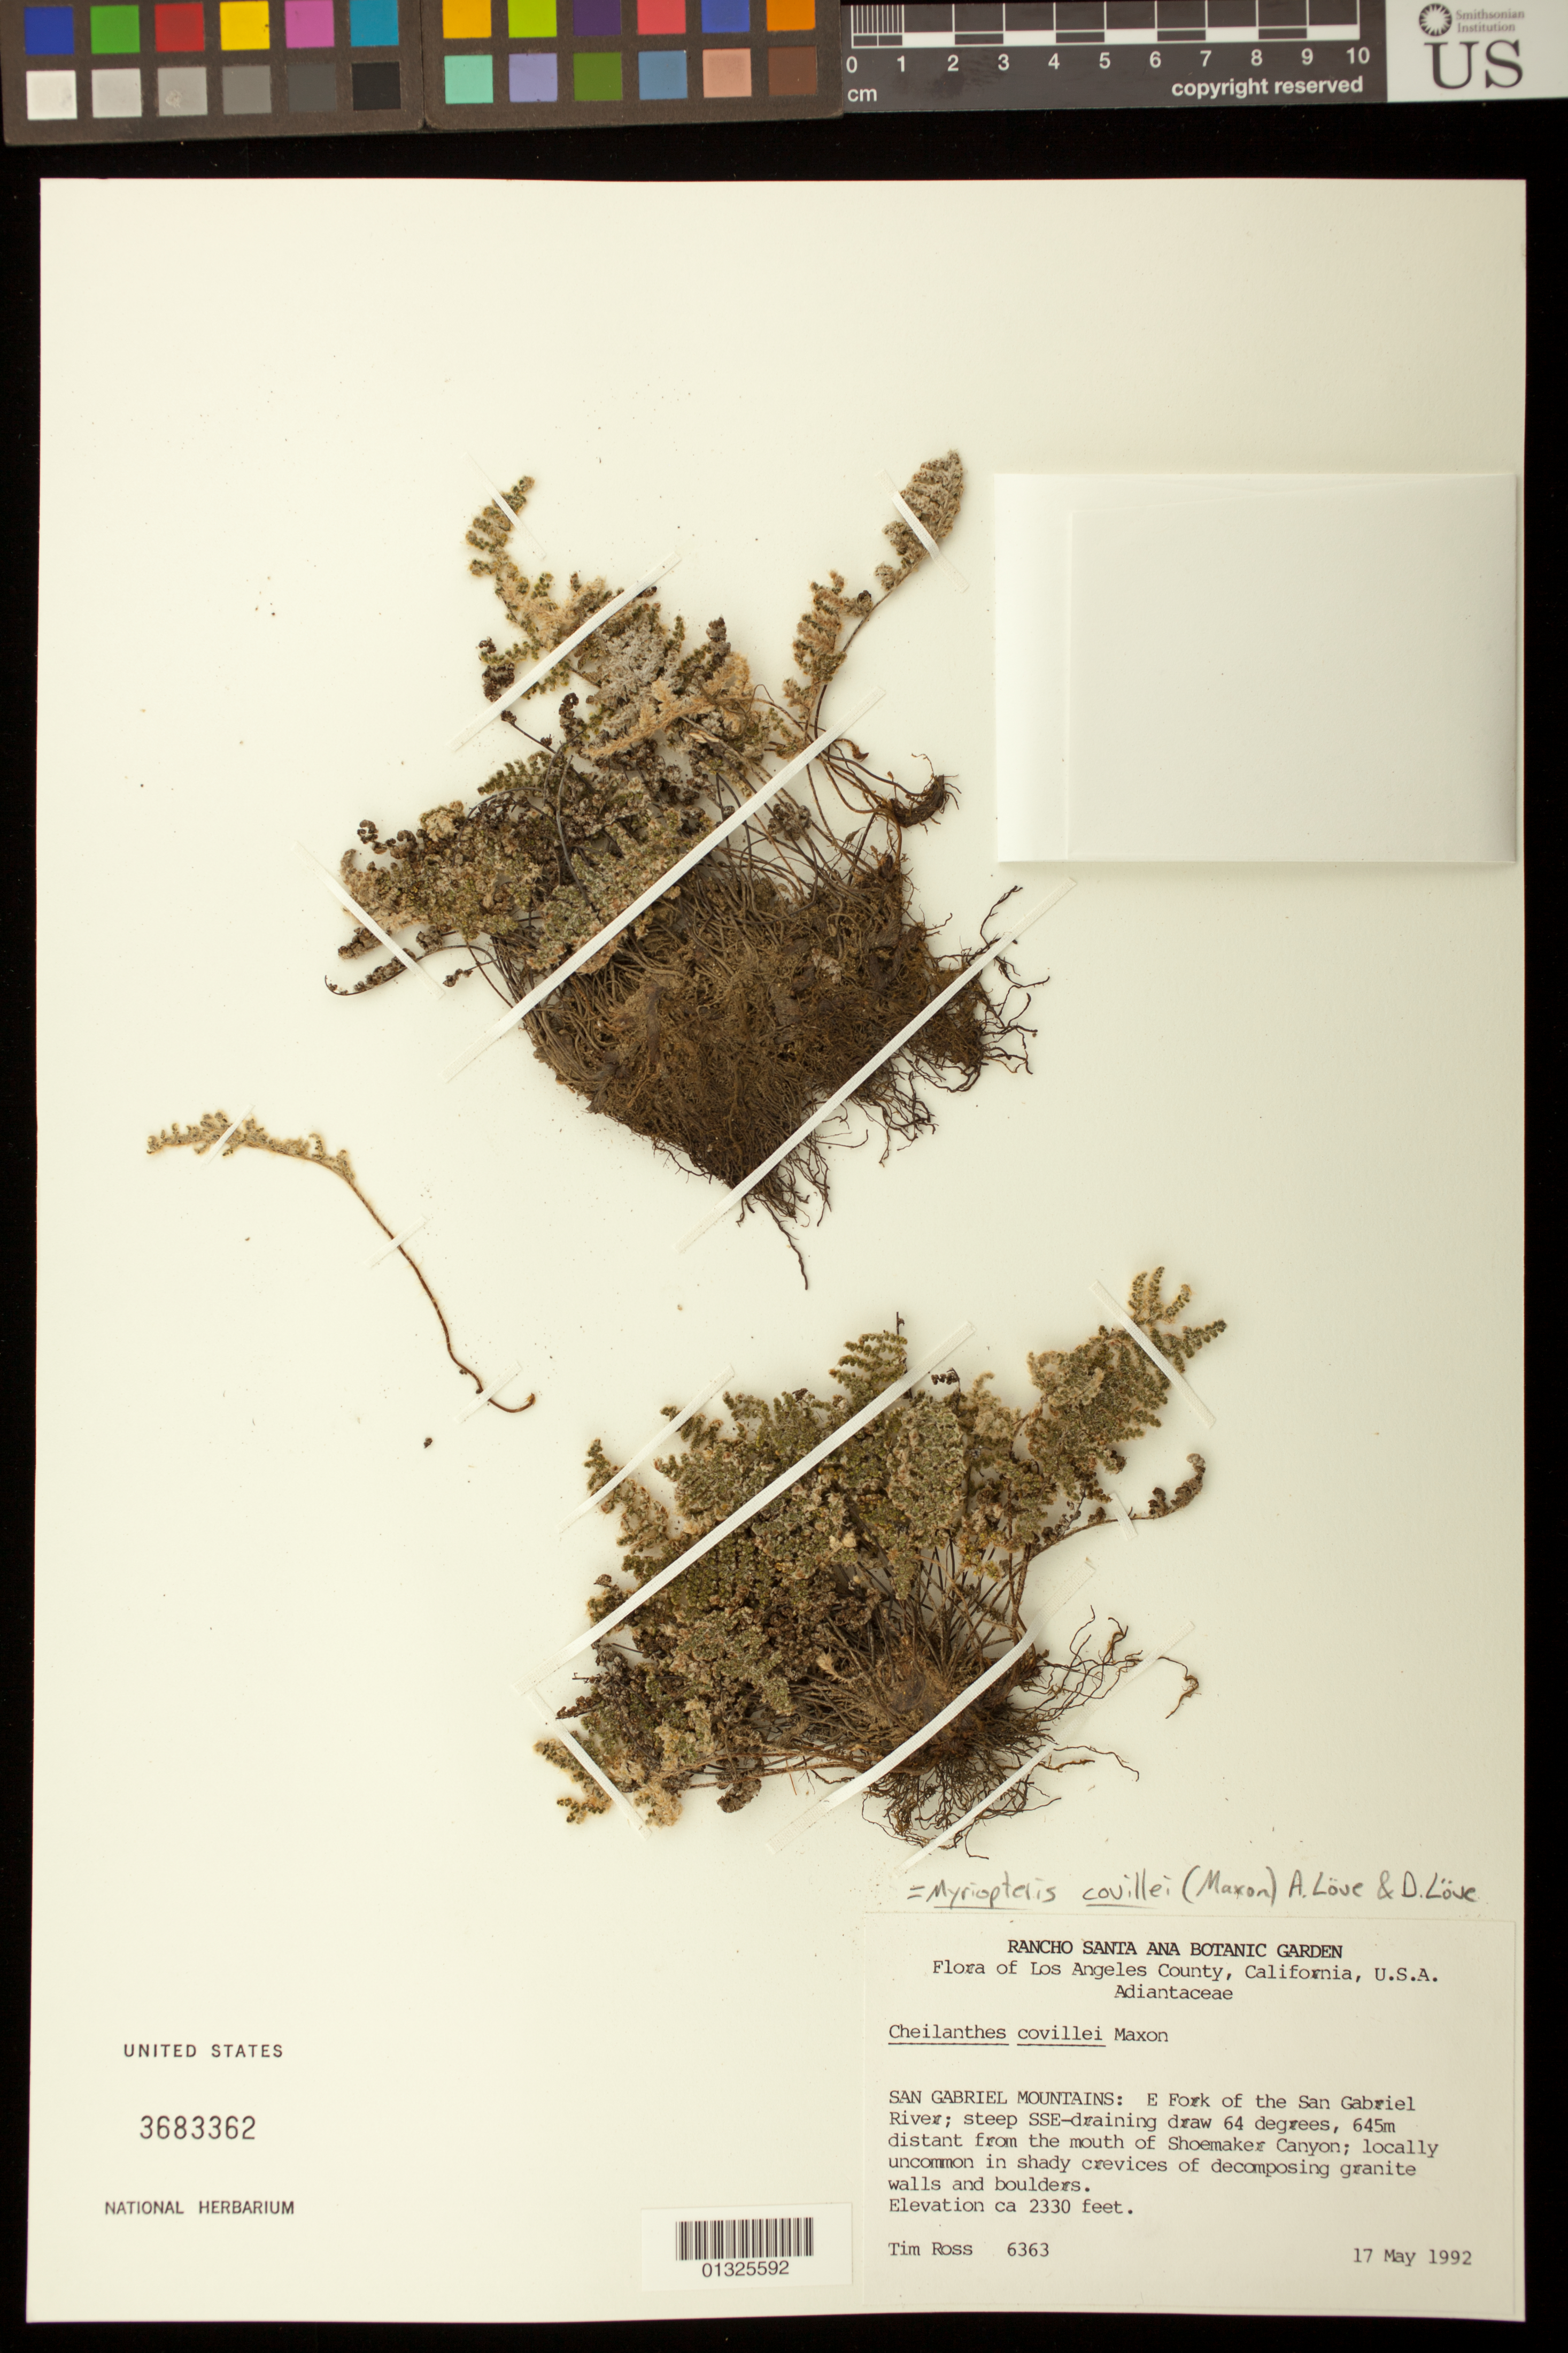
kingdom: Plantae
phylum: Tracheophyta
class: Polypodiopsida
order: Polypodiales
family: Pteridaceae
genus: Myriopteris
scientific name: Myriopteris covillei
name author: (Maxon) Á. Löve & D. Löve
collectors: T. Ross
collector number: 6363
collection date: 1992-05-17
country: United States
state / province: California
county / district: Los Angeles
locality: San Gabriel Mountains: E Fork of the San Gabriel River, 645m distant from the mouth of Shoemaker Canyon.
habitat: in shady crevices of deomposing granite walls and boulders.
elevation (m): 710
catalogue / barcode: US 3683362